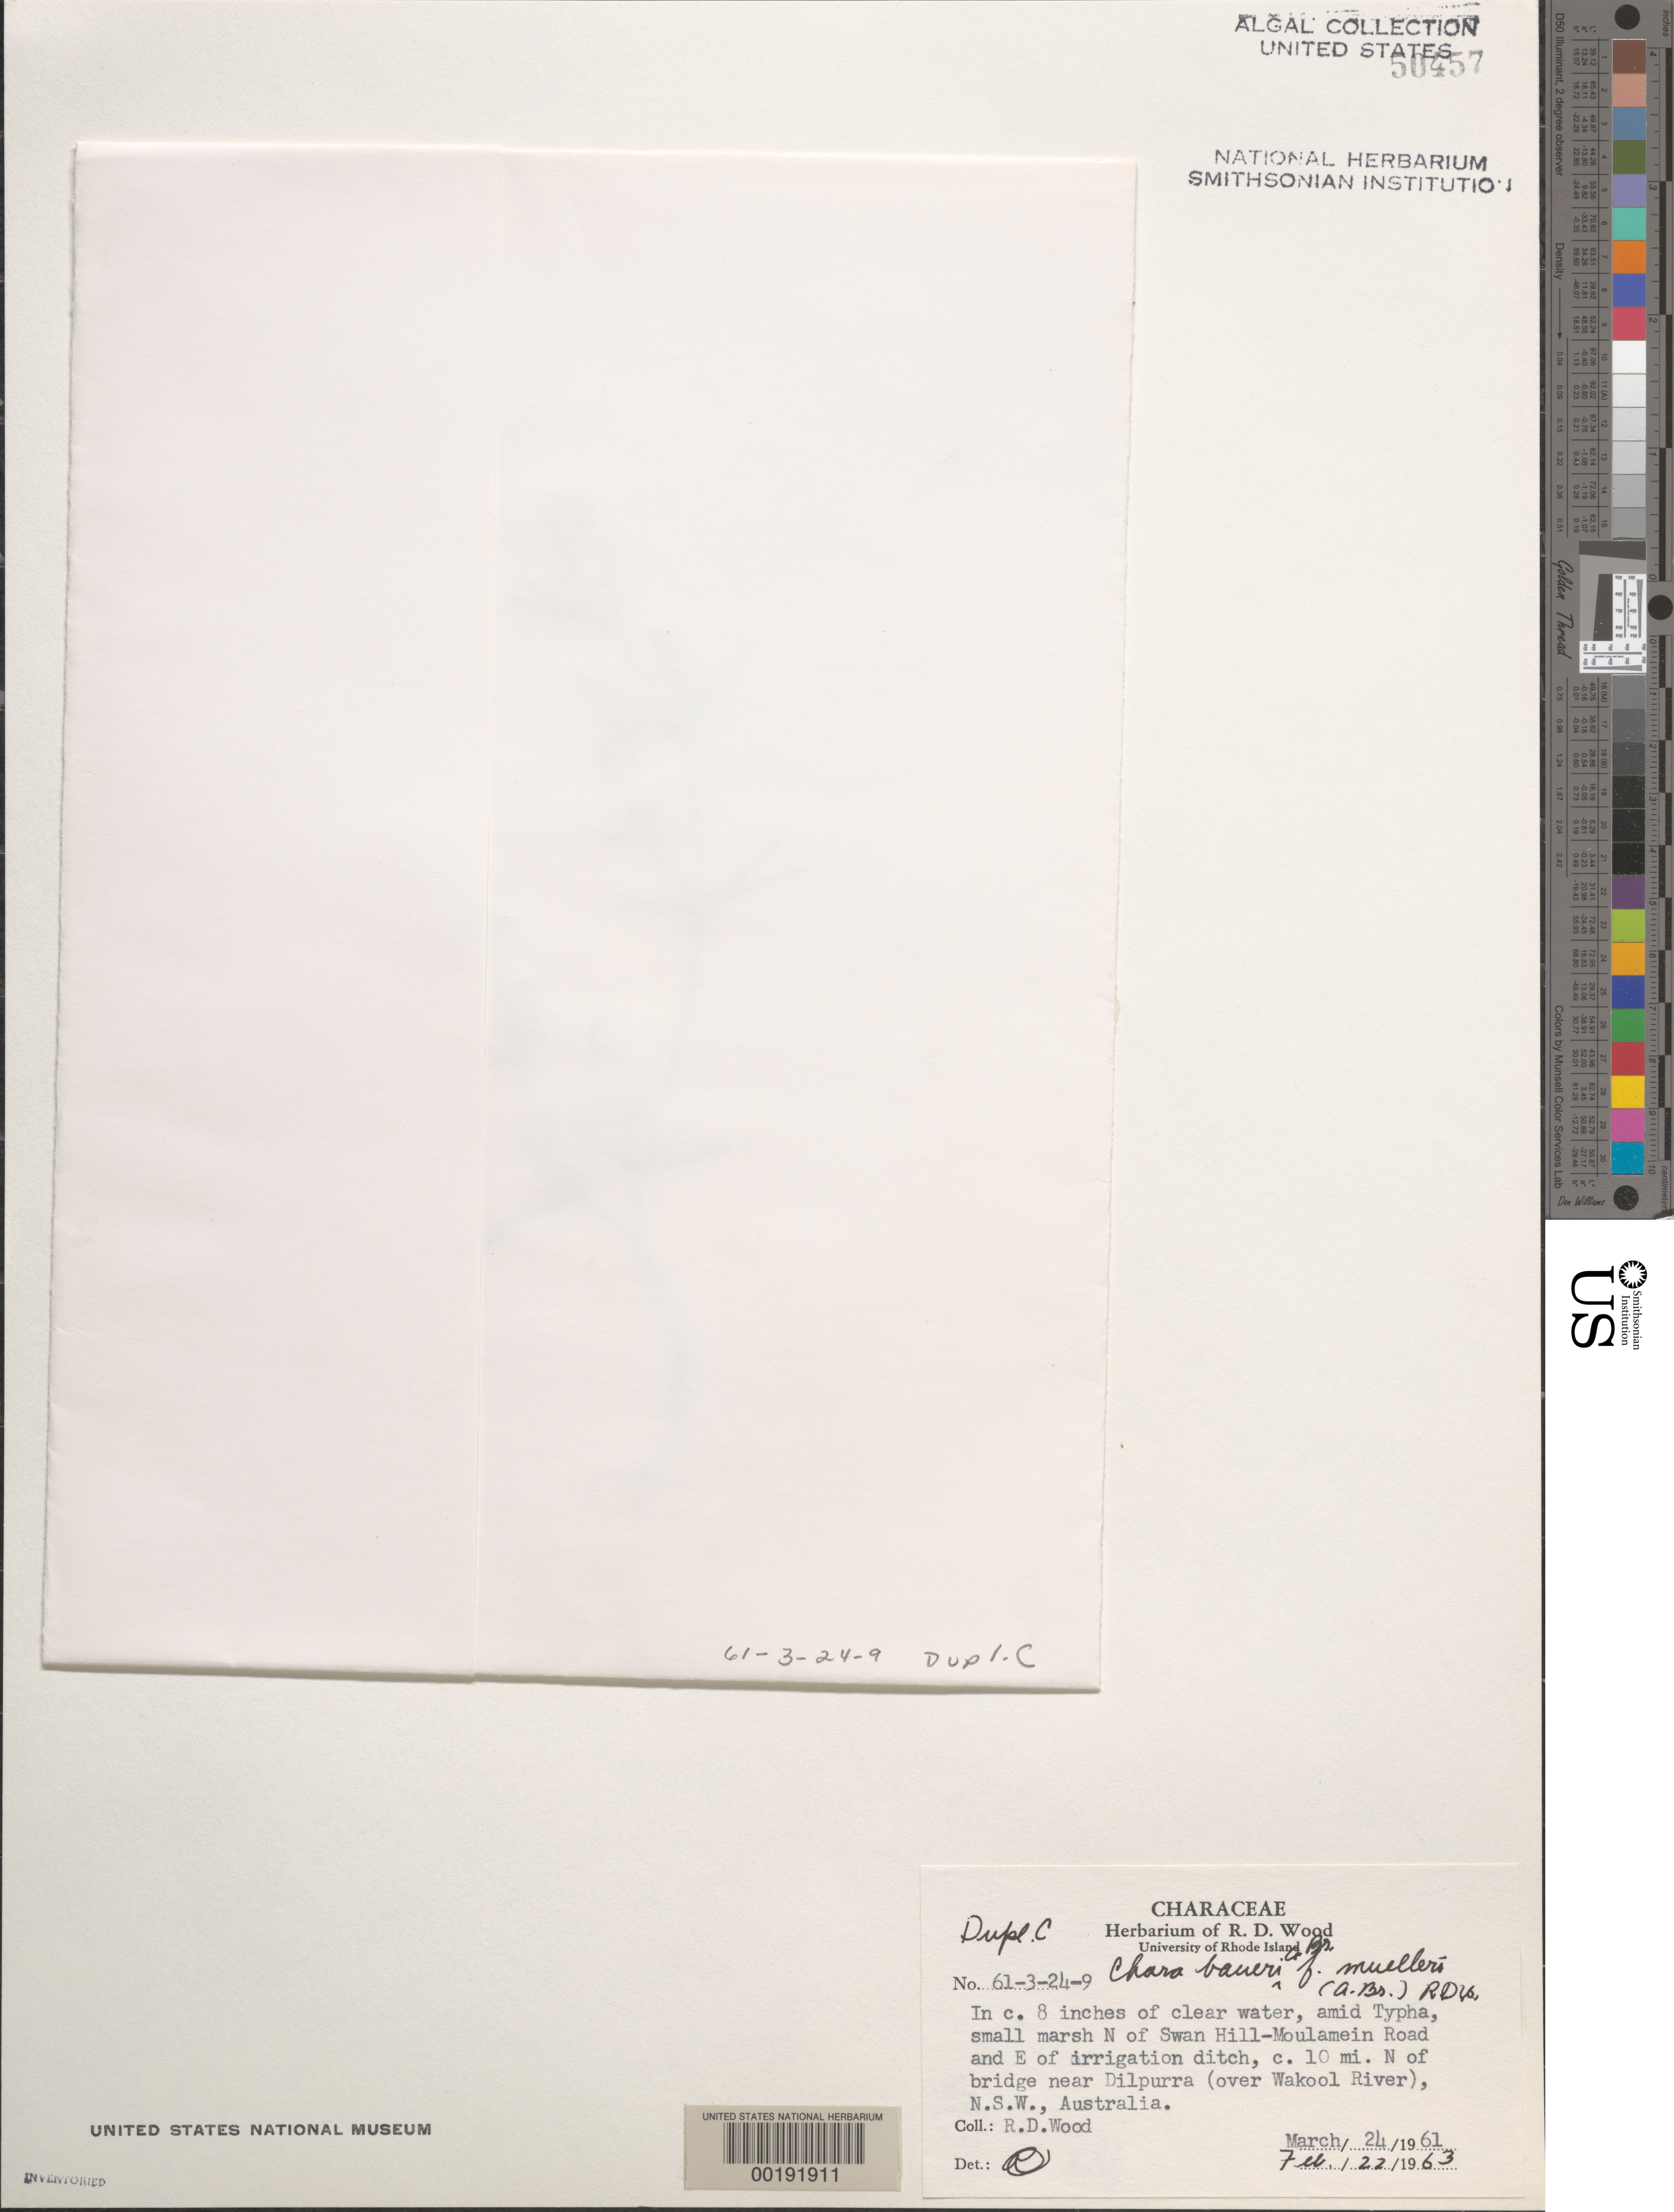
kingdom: Plantae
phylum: Charophyta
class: Charophyceae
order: Charales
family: Characeae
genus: Chara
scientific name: Chara baueri f. muelleri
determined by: Wood, R. D.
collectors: R. Wood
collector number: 61-3-24-9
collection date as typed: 24 Mar 1961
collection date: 1961-03-24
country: Australia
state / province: New South Wales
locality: Ca. 10 miles north of wakool river bridge near dilpurra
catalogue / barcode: US 50457